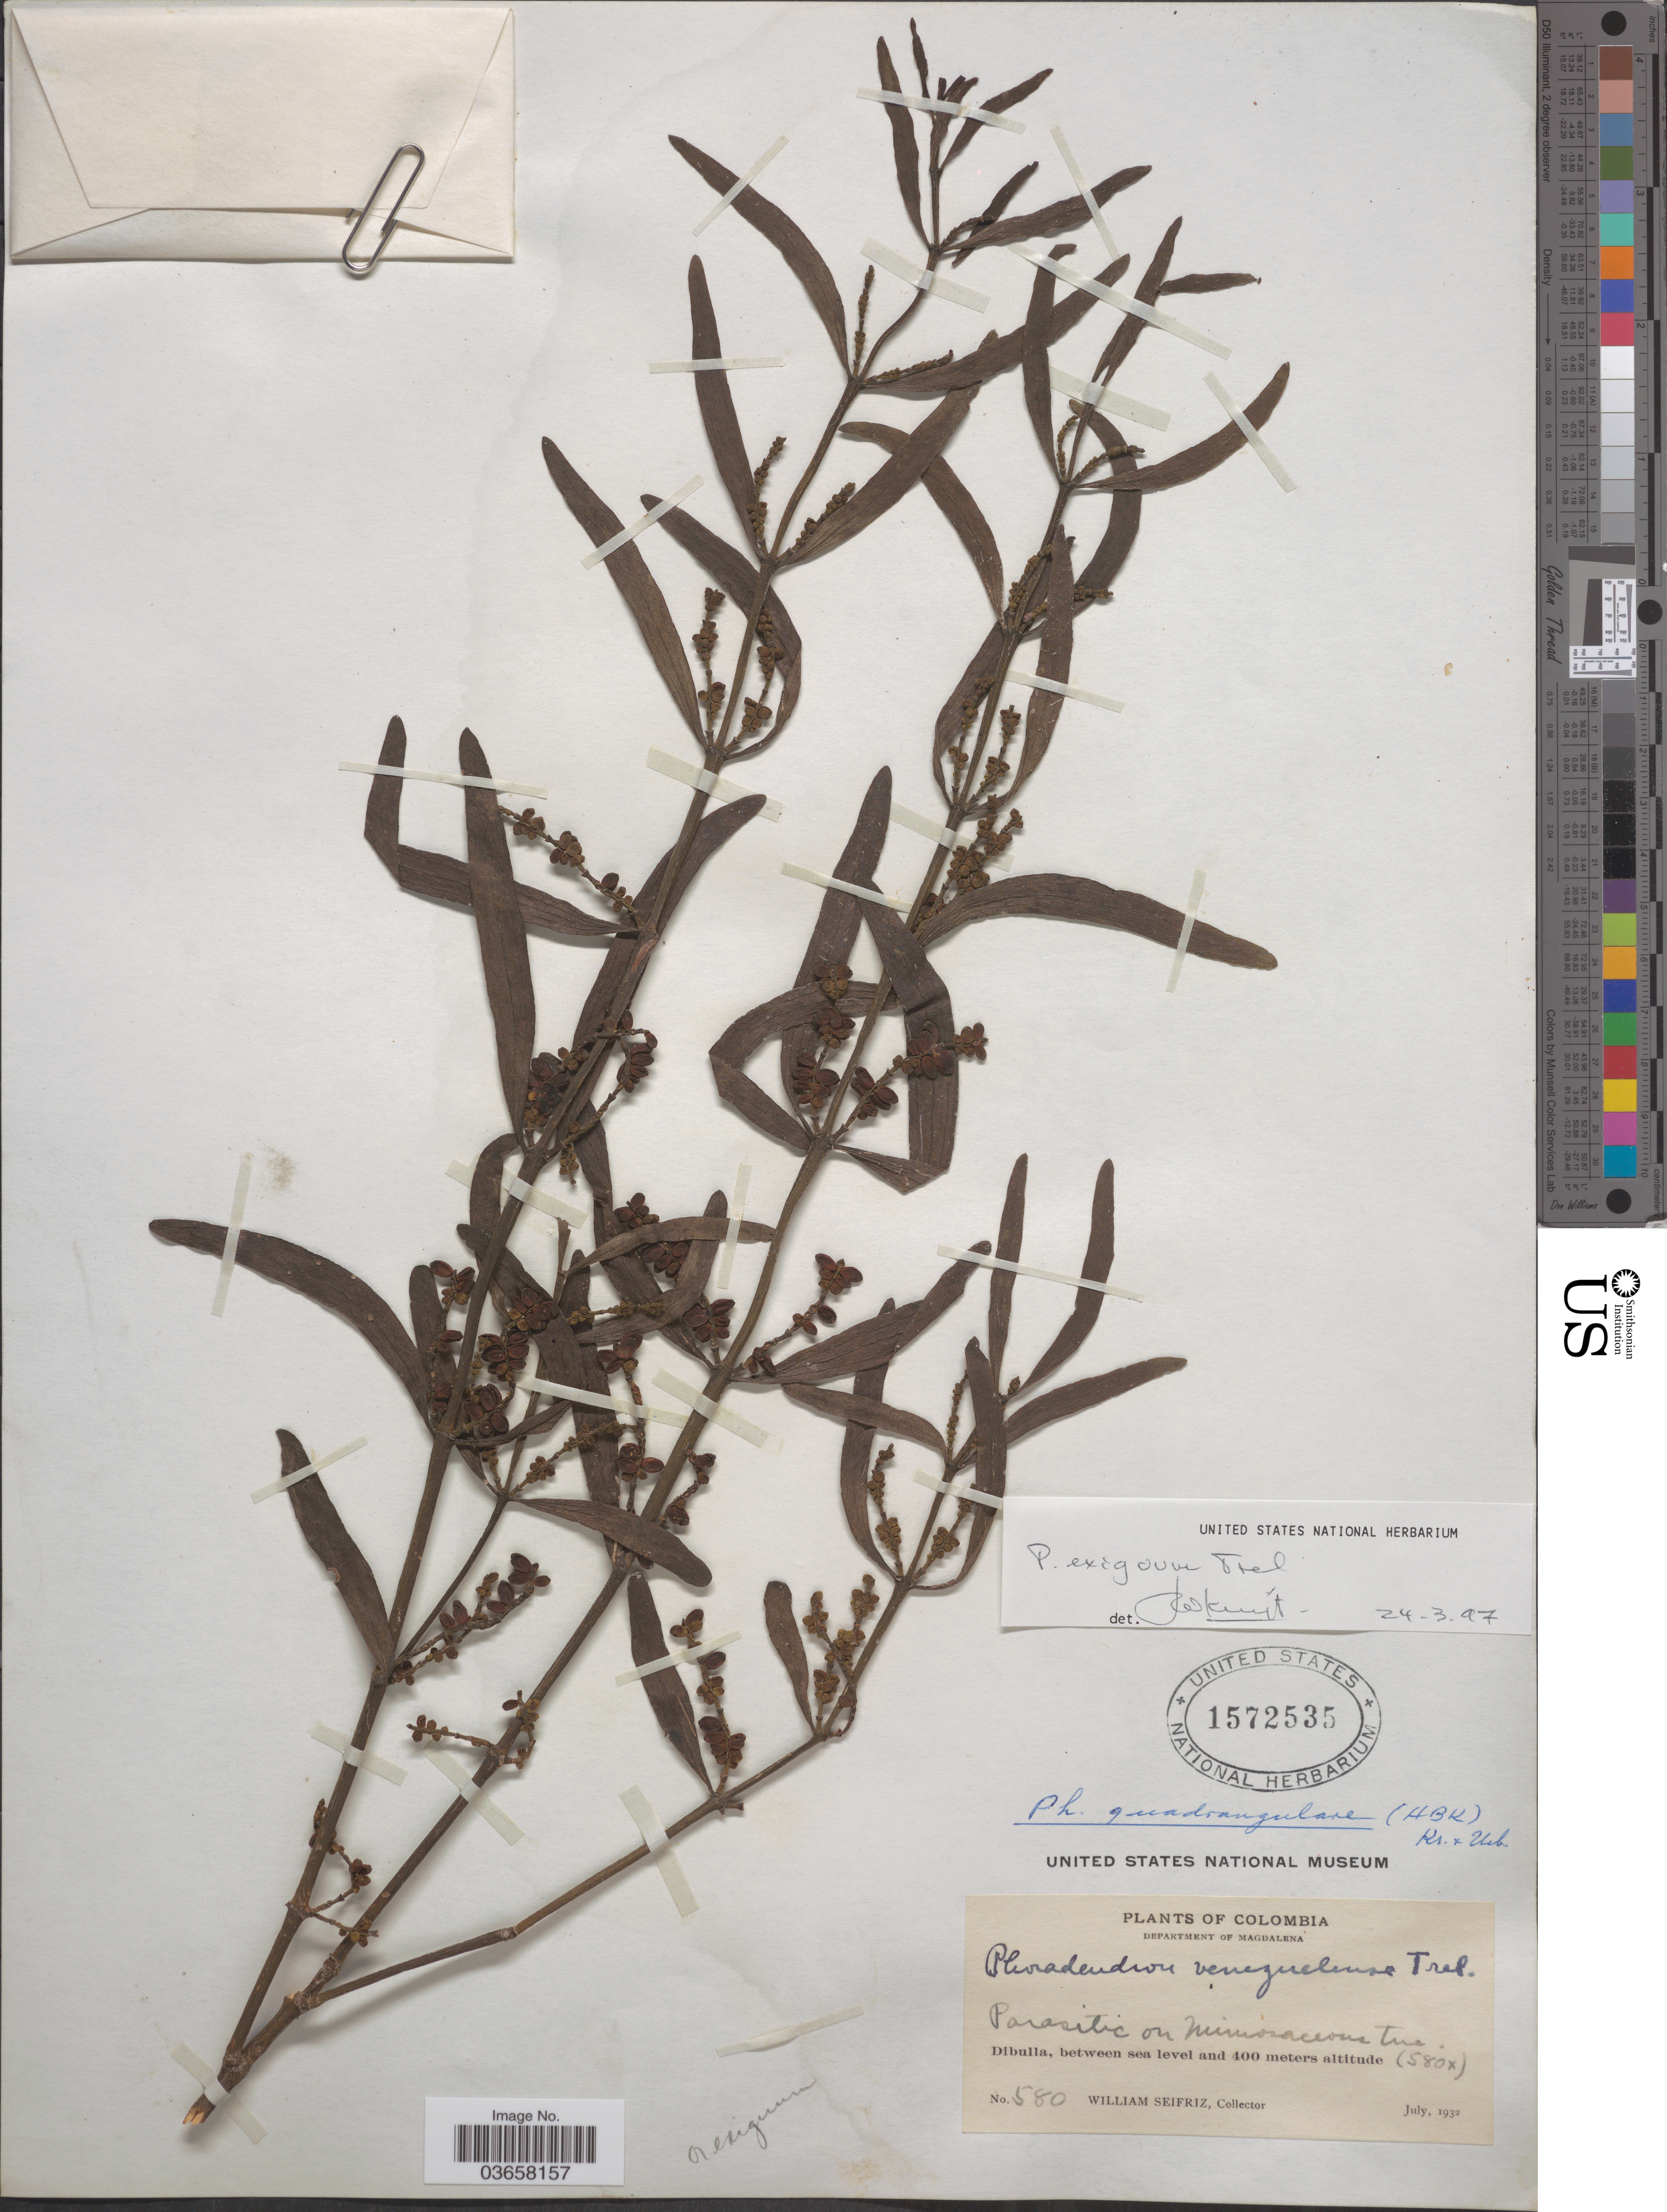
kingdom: Plantae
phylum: Tracheophyta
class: Magnoliopsida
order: Santalales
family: Viscaceae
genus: Phoradendron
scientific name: Phoradendron exiguum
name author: Trel.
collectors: W. Seifriz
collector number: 580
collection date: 1932-07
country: Colombia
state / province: Magdalena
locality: Department of Magdalena. Dibulla.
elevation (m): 0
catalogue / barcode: US 1572535